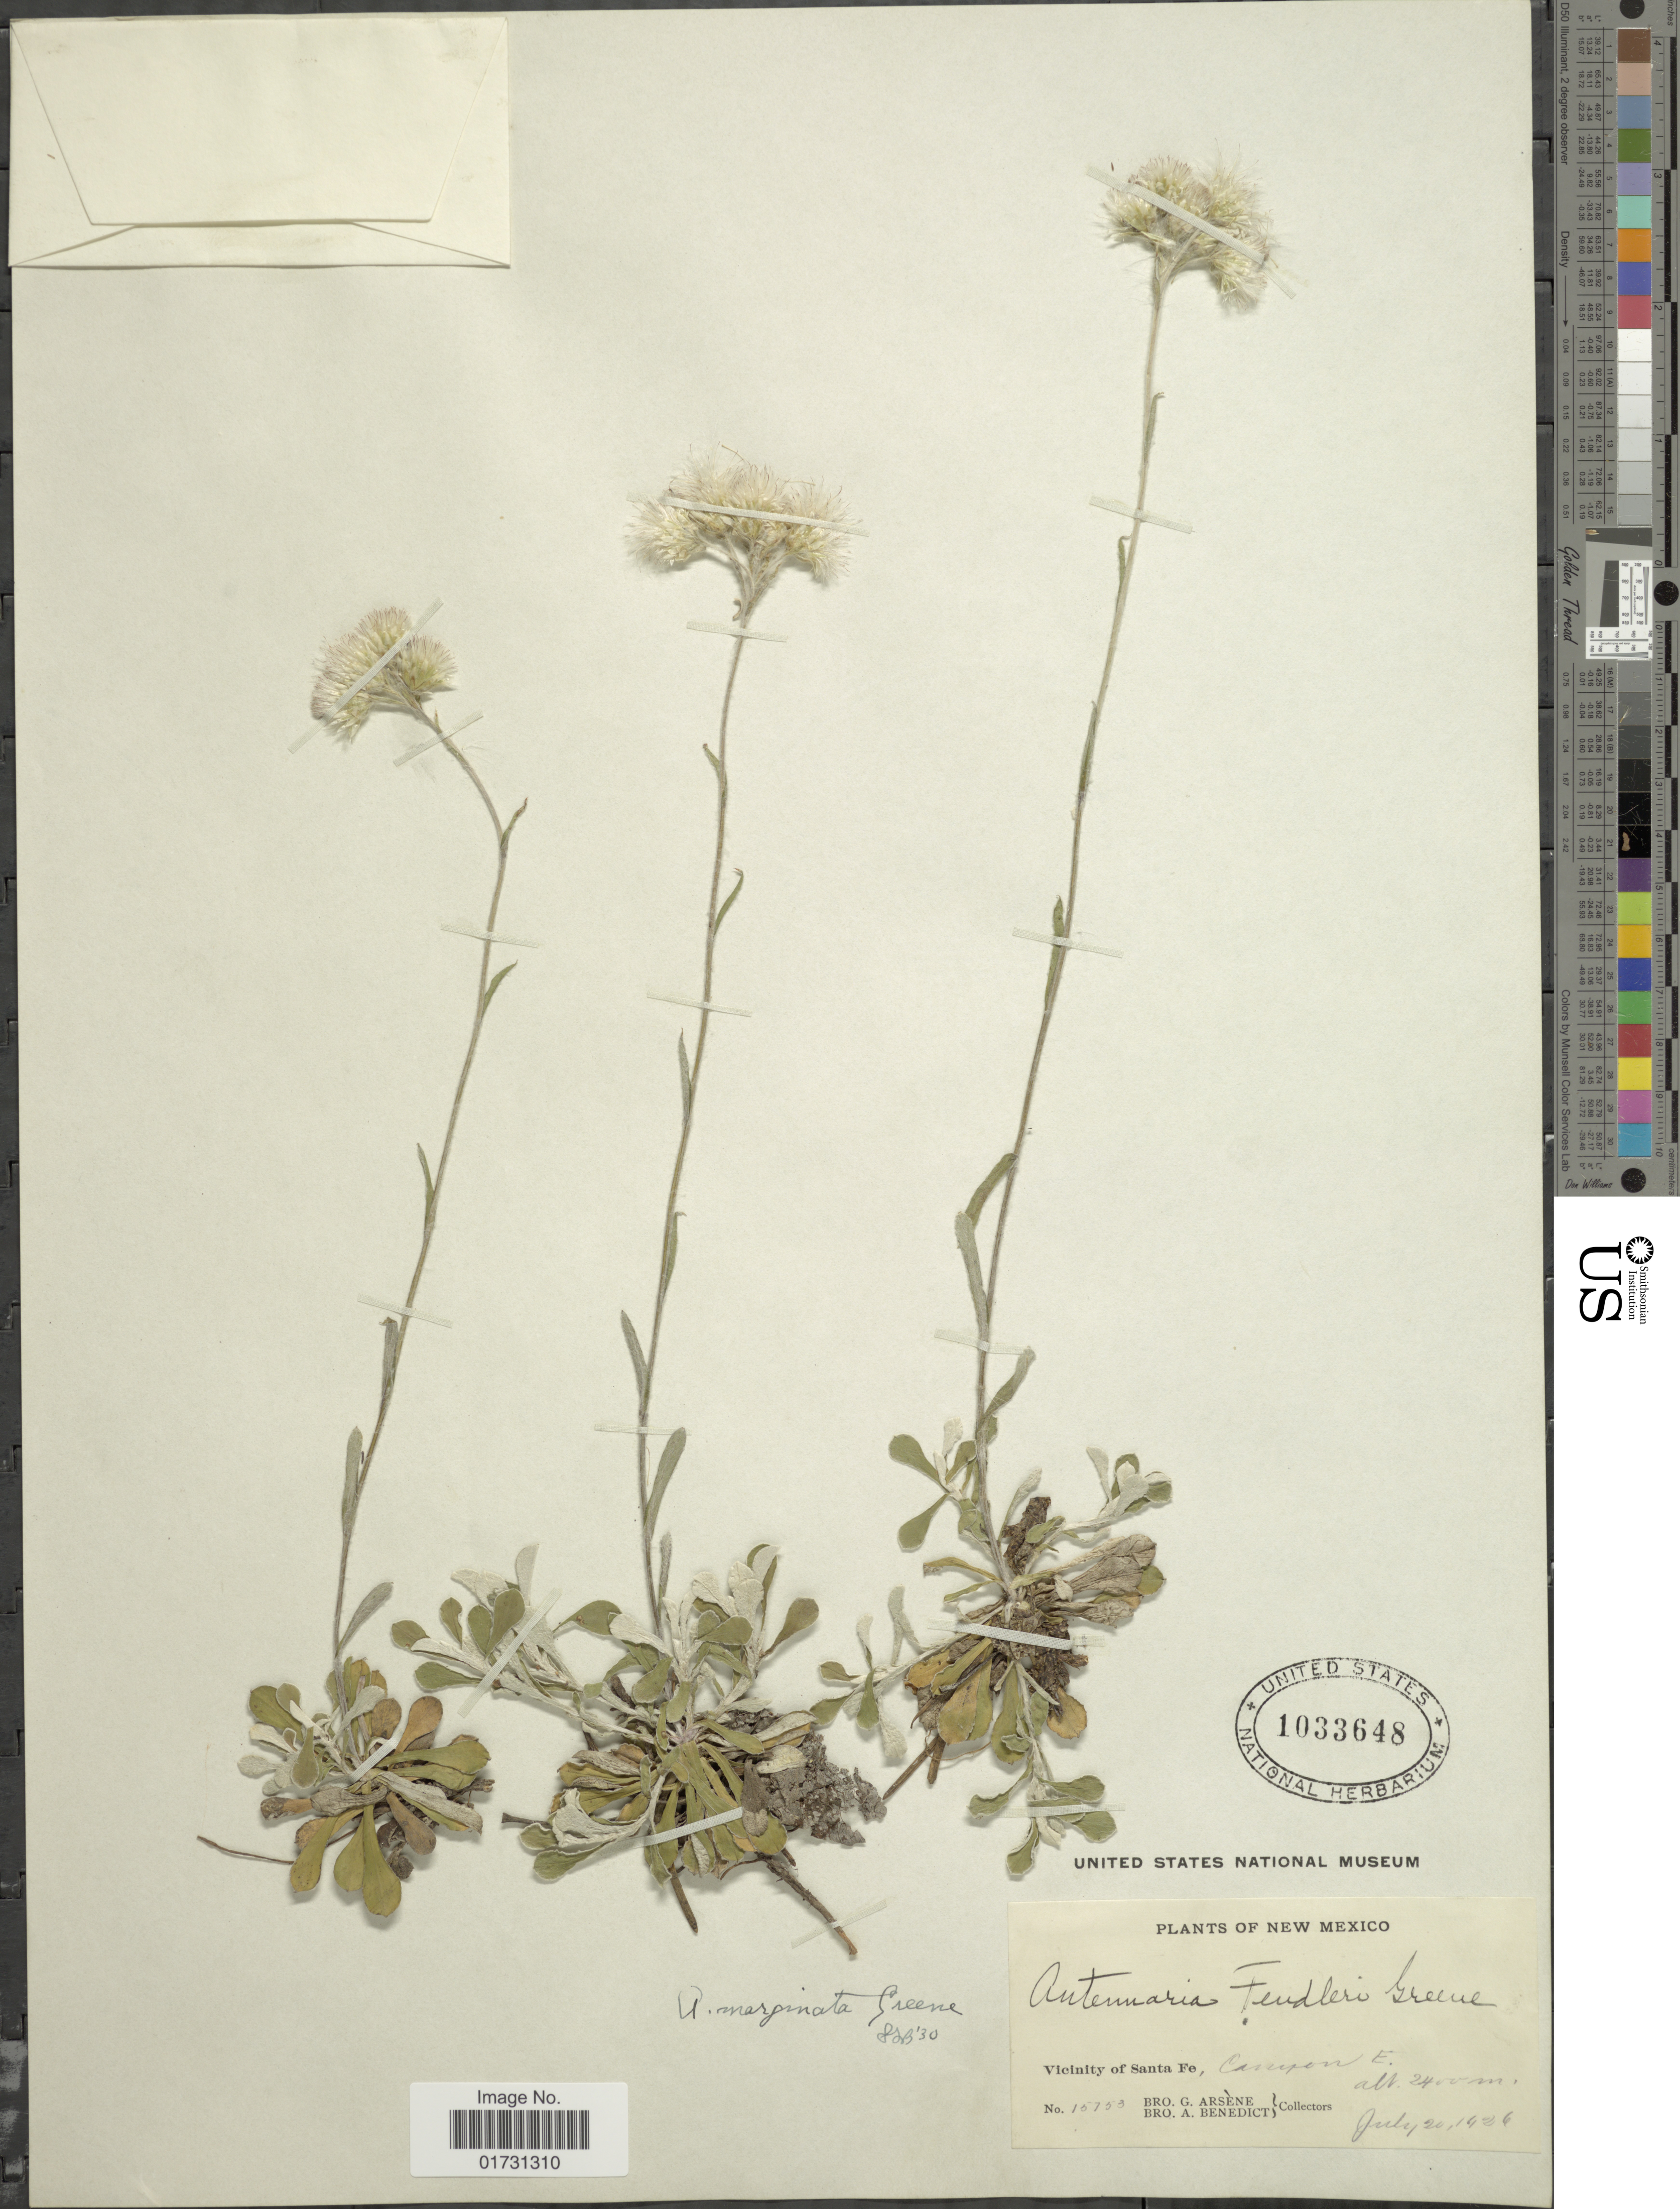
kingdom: Plantae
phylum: Tracheophyta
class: Magnoliopsida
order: Asterales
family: Asteraceae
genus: Antennaria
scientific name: Antennaria marginata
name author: Greene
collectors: Bro. G. Arsène & Bro. Benedict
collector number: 15753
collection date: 1926-07-20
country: United States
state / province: New Mexico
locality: Vicinity of Santa Fe, Canyon E.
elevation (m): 2400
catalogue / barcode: US 1033648